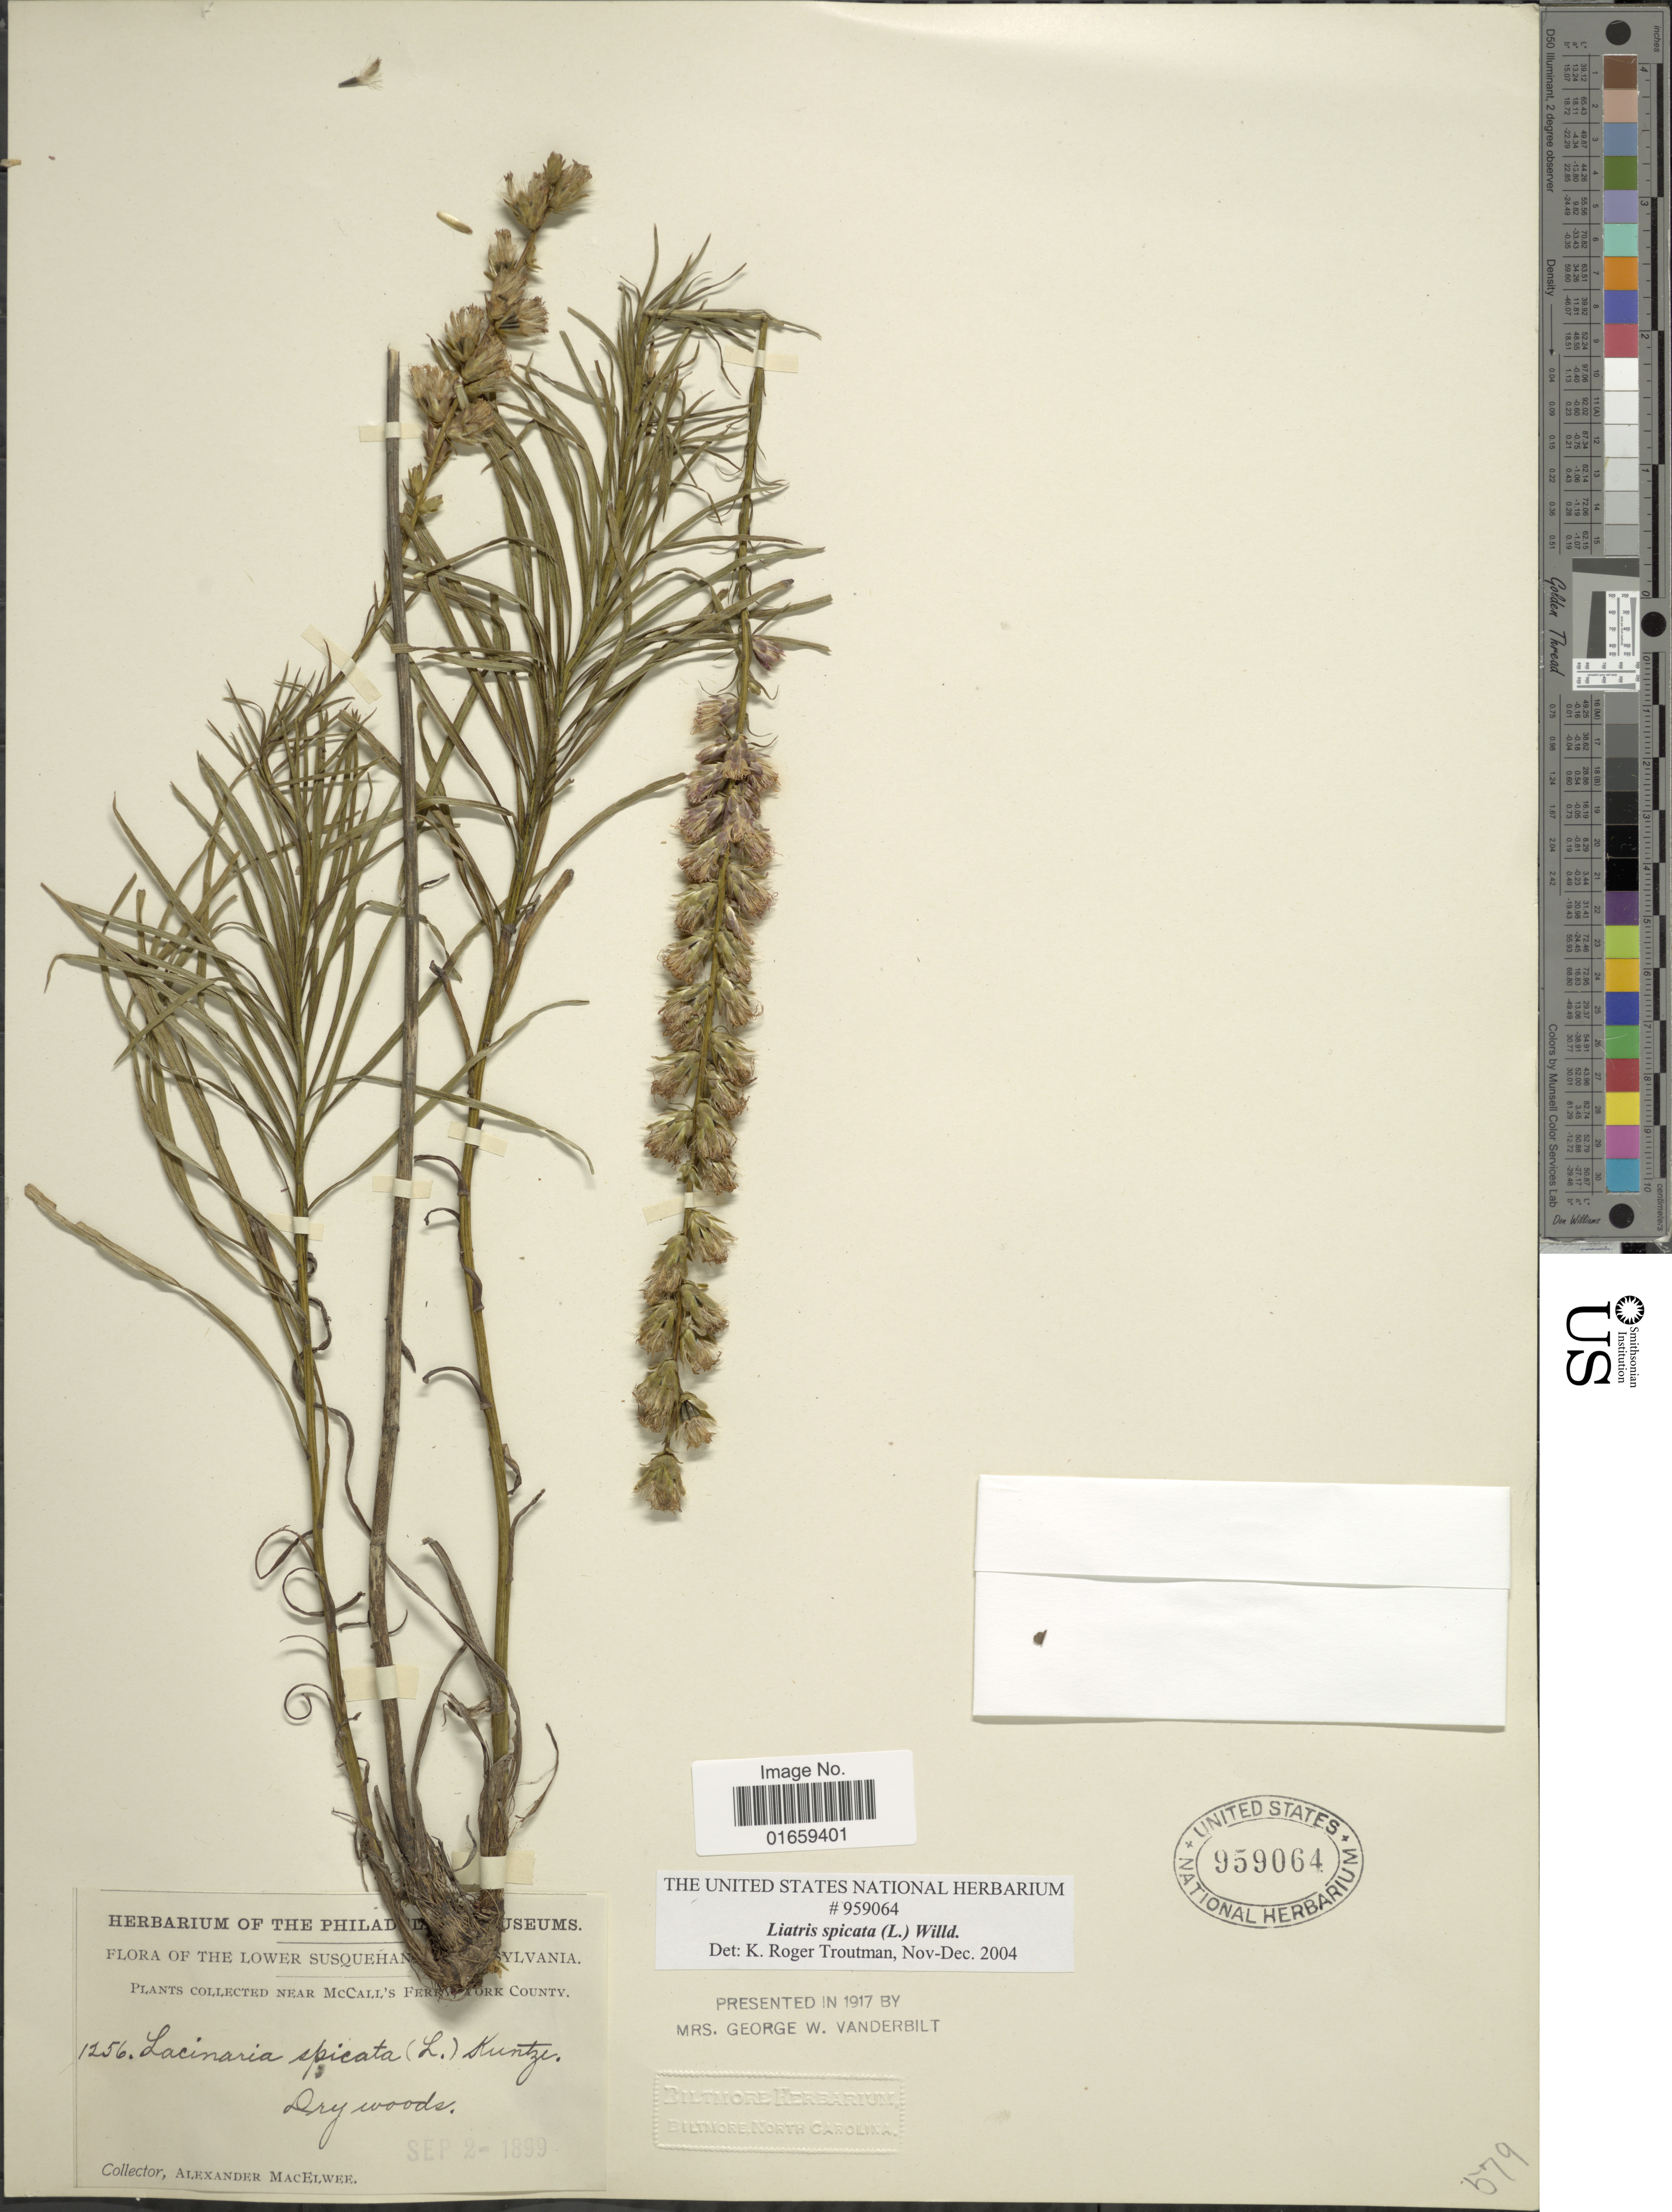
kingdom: Plantae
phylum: Tracheophyta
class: Magnoliopsida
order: Asterales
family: Asteraceae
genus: Liatris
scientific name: Liatris spicata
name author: (L.) Willd.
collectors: A. MacElwee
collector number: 1256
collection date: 1899-09-02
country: United States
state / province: Pennsylvania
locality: Lower Susquehana, near McCall's Ferry York County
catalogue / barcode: US 959064